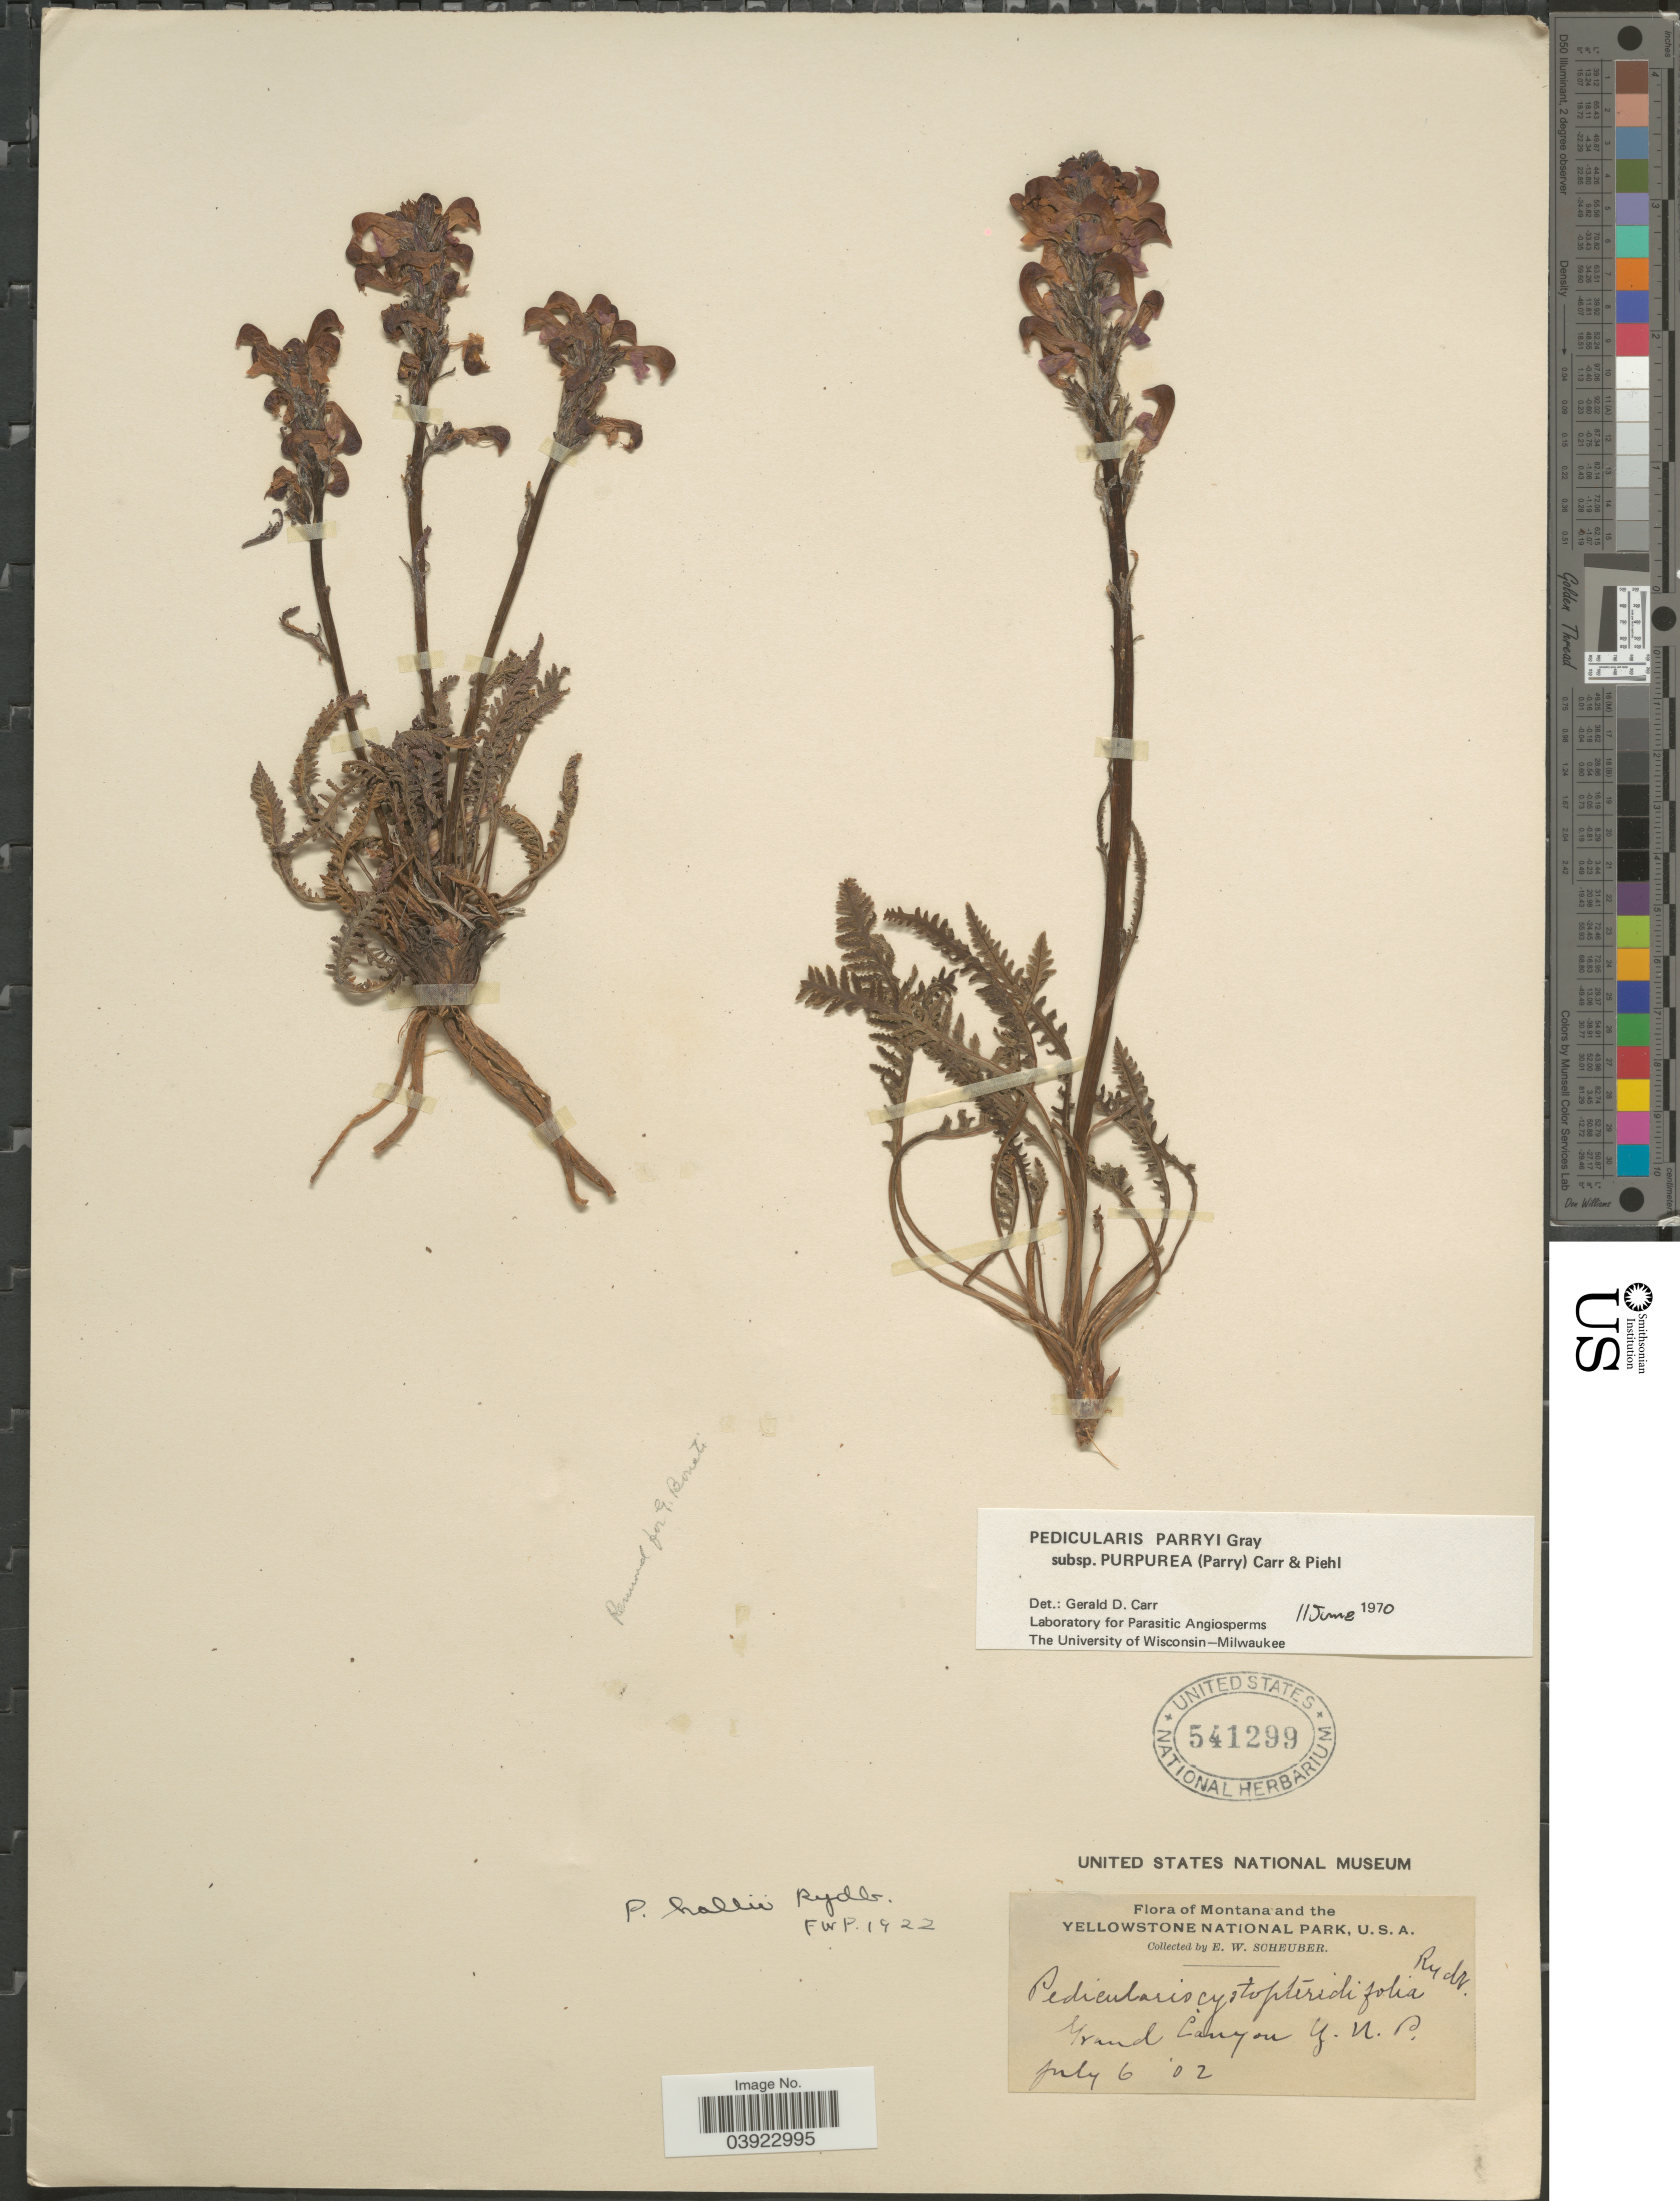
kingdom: Plantae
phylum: Tracheophyta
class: Magnoliopsida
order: Lamiales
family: Orobanchaceae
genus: Pedicularis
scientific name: Pedicularis parryi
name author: A. Gray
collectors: E. Scheuber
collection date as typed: Transcribed d/m/y: 6/7/2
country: United States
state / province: Wyoming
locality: Yellowstone National Park. Grand Canyon.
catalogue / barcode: US 541299